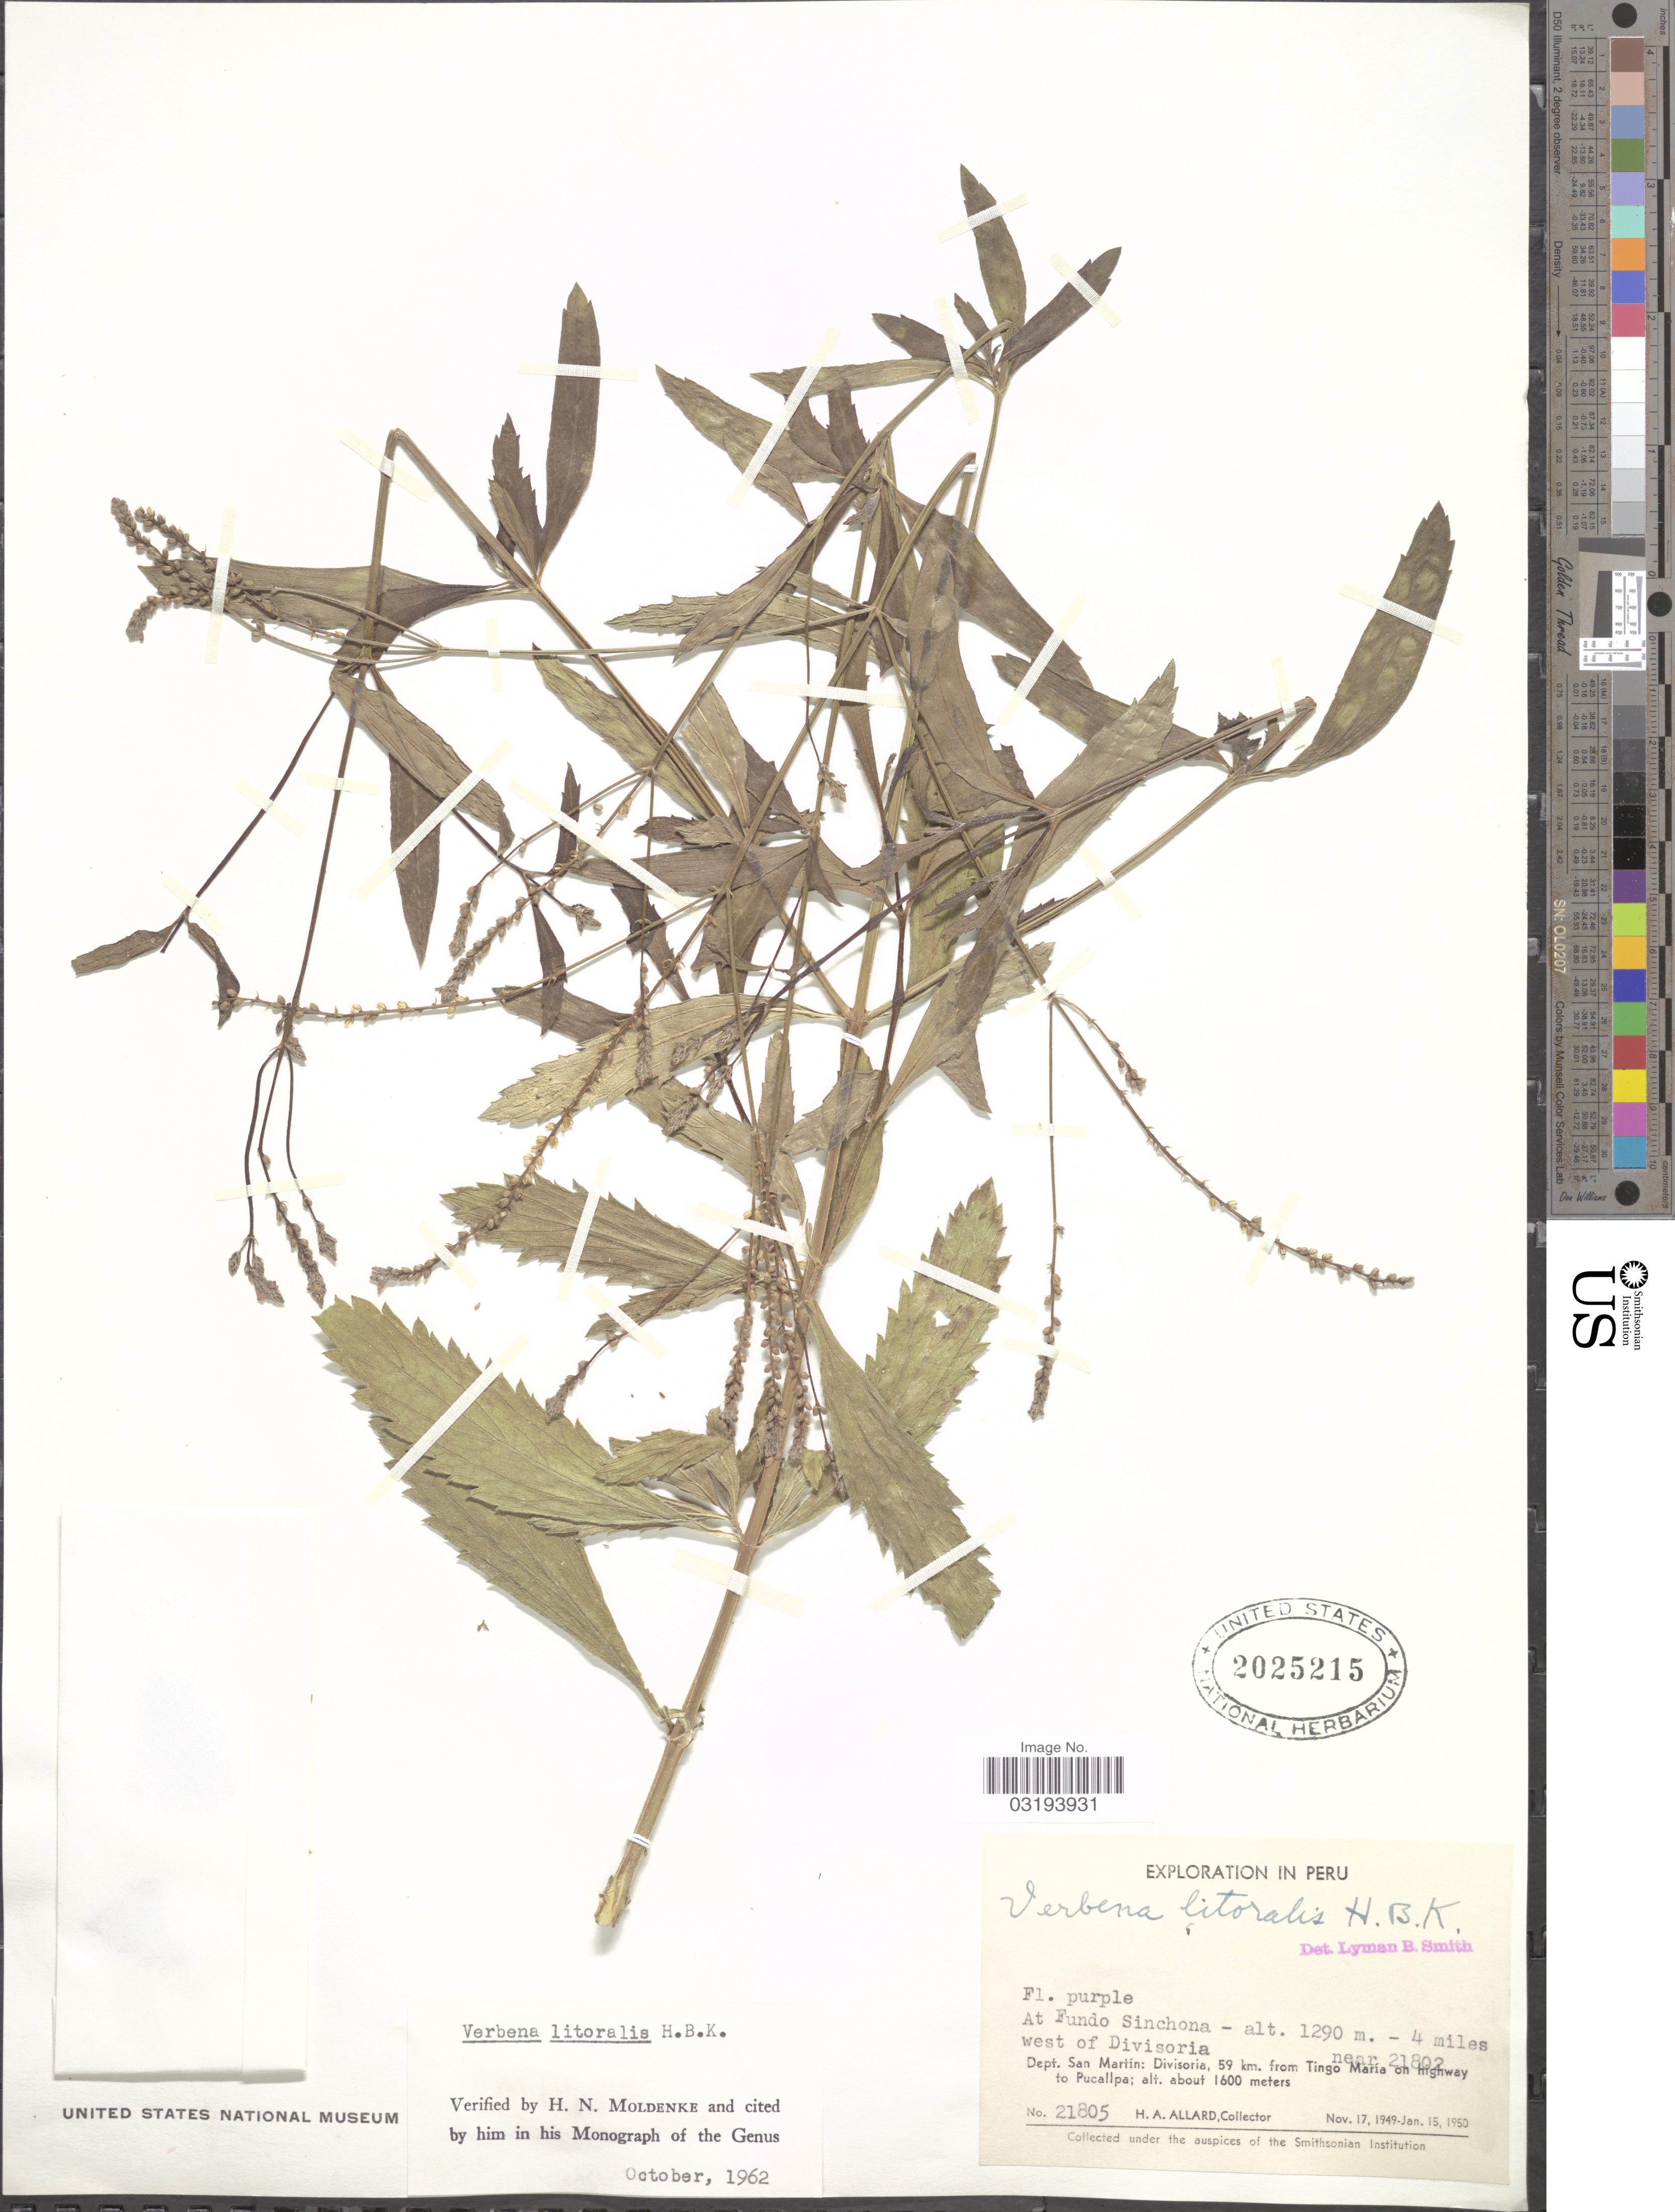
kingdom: Plantae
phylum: Tracheophyta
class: Magnoliopsida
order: Lamiales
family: Verbenaceae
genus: Verbena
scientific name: Verbena litoralis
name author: Kunth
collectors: H. A. Allard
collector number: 21805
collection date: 1949-11-17/1950-01-15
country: Peru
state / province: San Martín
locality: At Fundo Sinchona - 4 miles west of Divisoria. Dept. San Martín: Divisoria, 59 km. from Tingo María on highway to Pucallpa.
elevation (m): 1290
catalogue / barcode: US 2025215